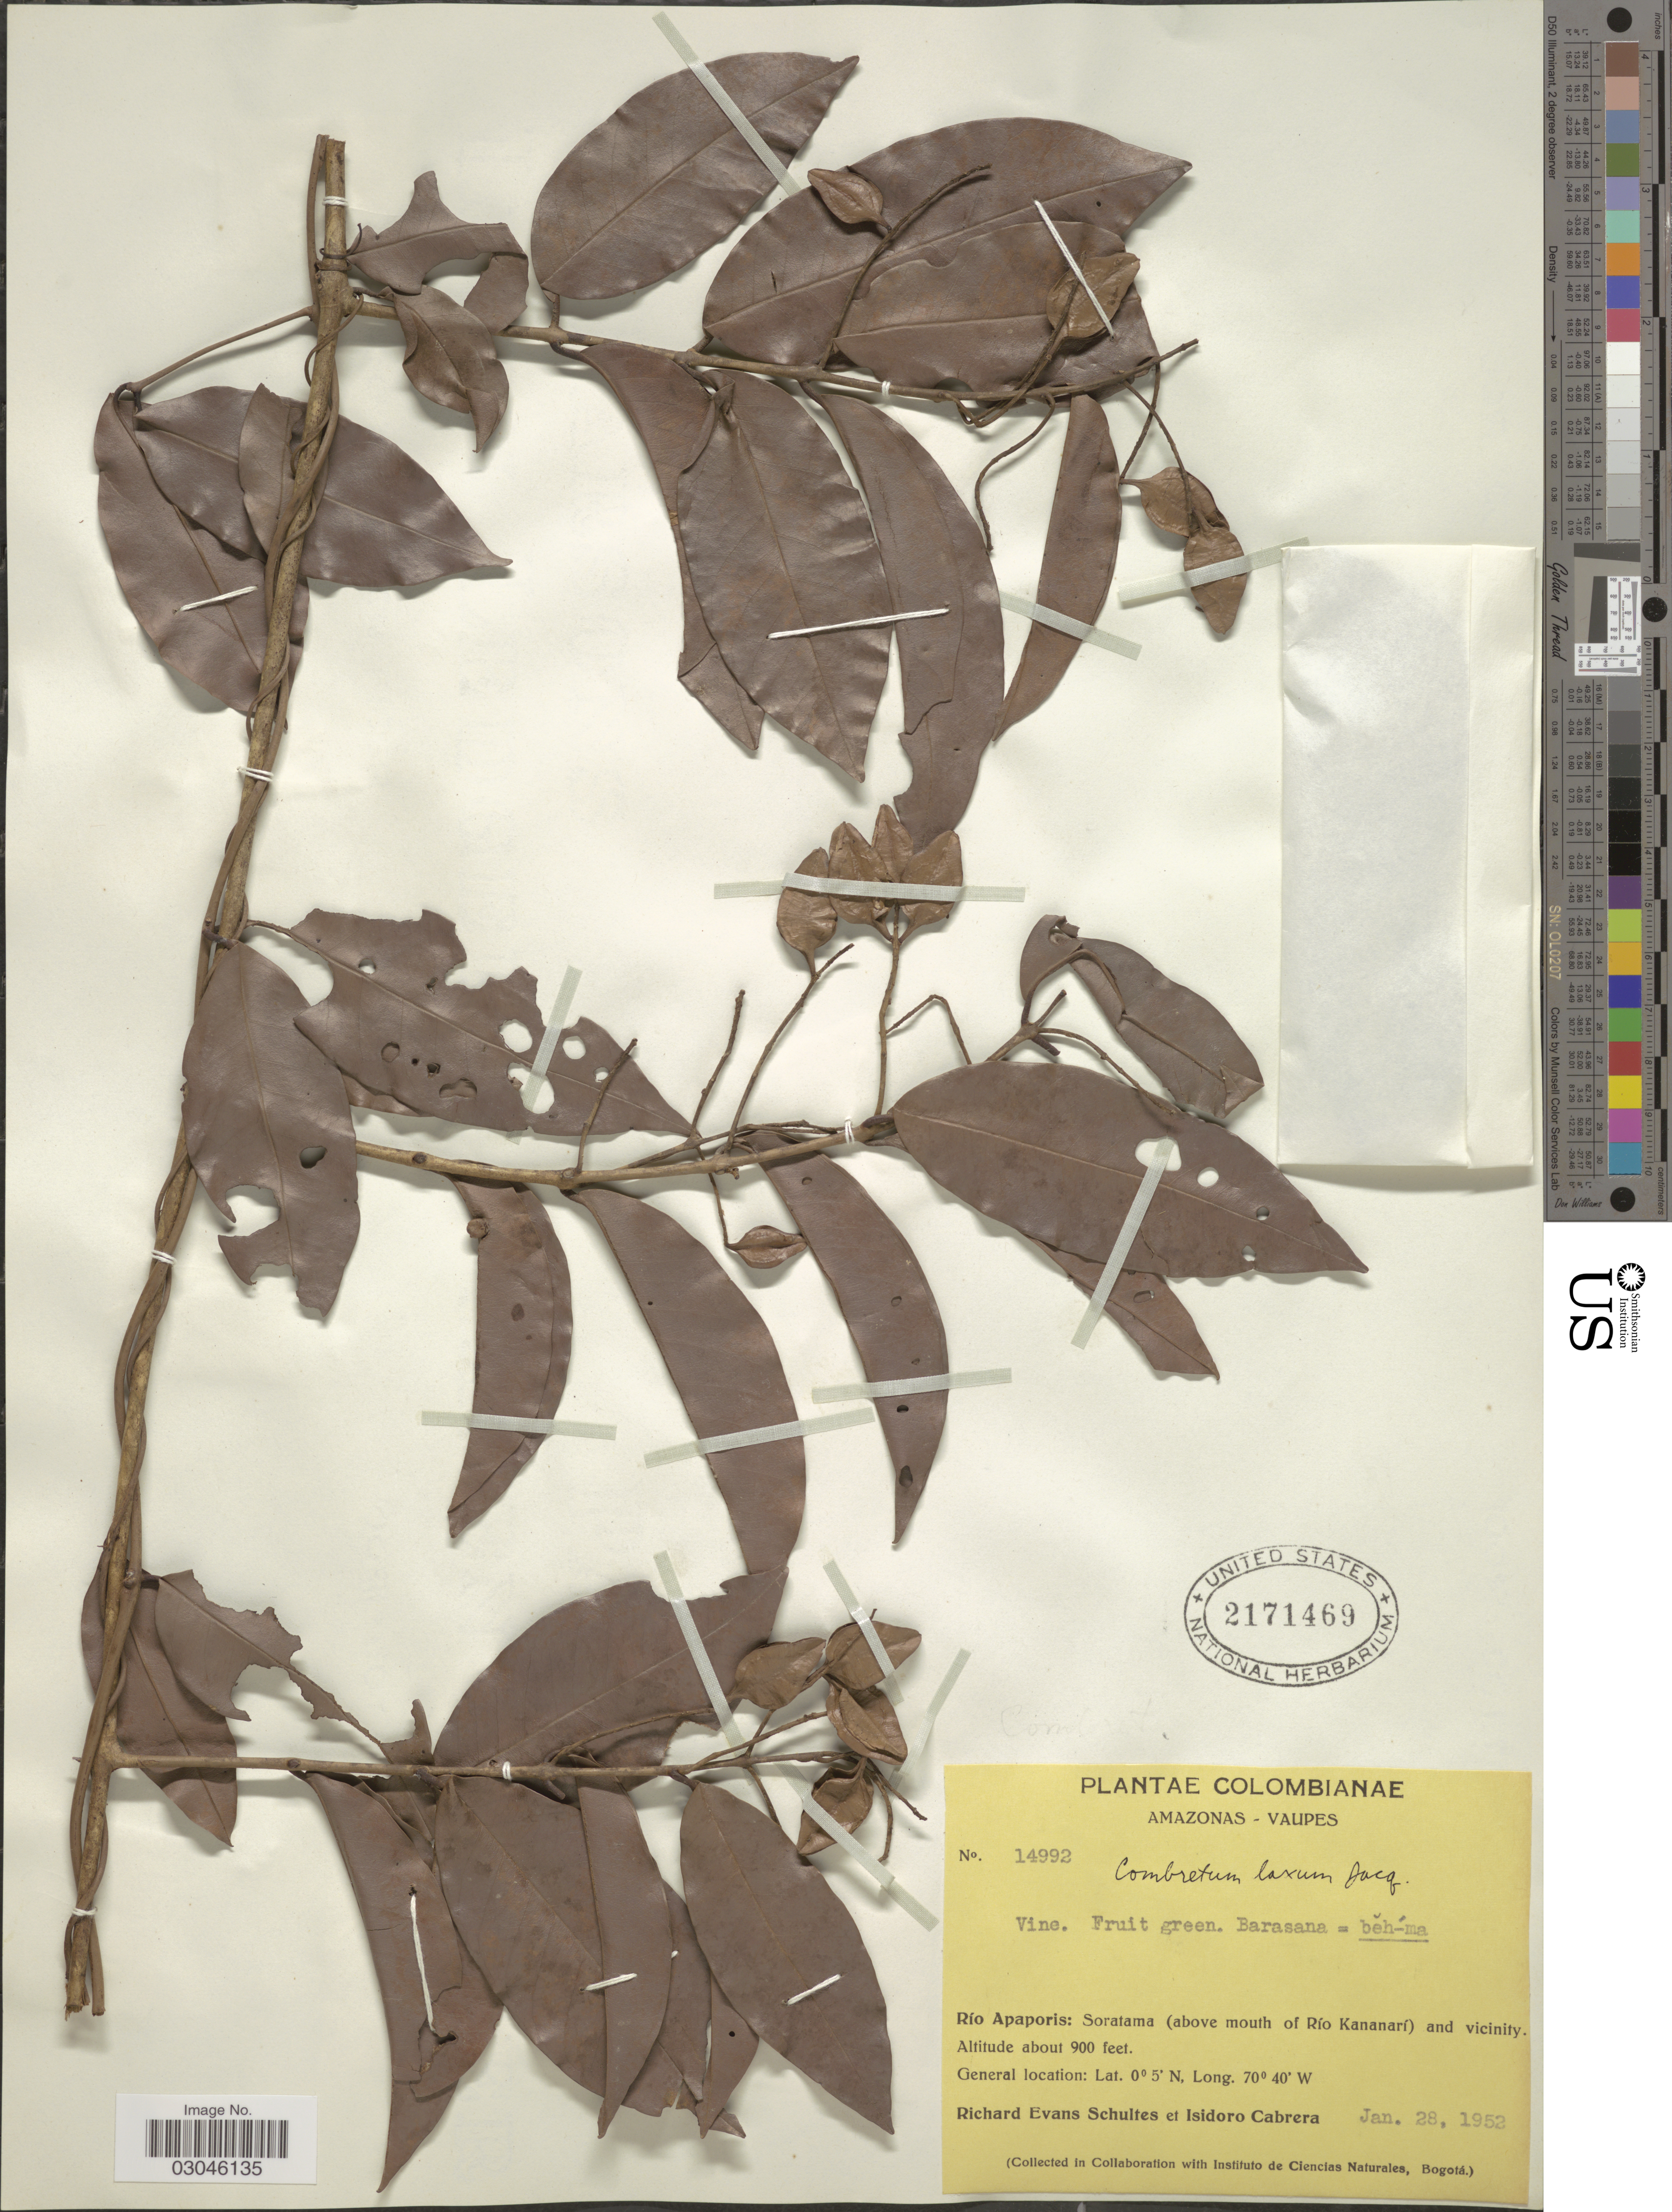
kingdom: Plantae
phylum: Tracheophyta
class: Magnoliopsida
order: Myrtales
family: Combretaceae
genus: Combretum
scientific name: Combretum laxum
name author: Jacq.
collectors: R. E. Schultes & I. Cabrera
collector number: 14992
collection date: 1952-06-28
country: Colombia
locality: Colombianae. Amazonas-Vaupes. Río Apaporis: Soratama (above mouth of Río Kananarí) and vicinity.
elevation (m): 274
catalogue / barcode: US 2171469